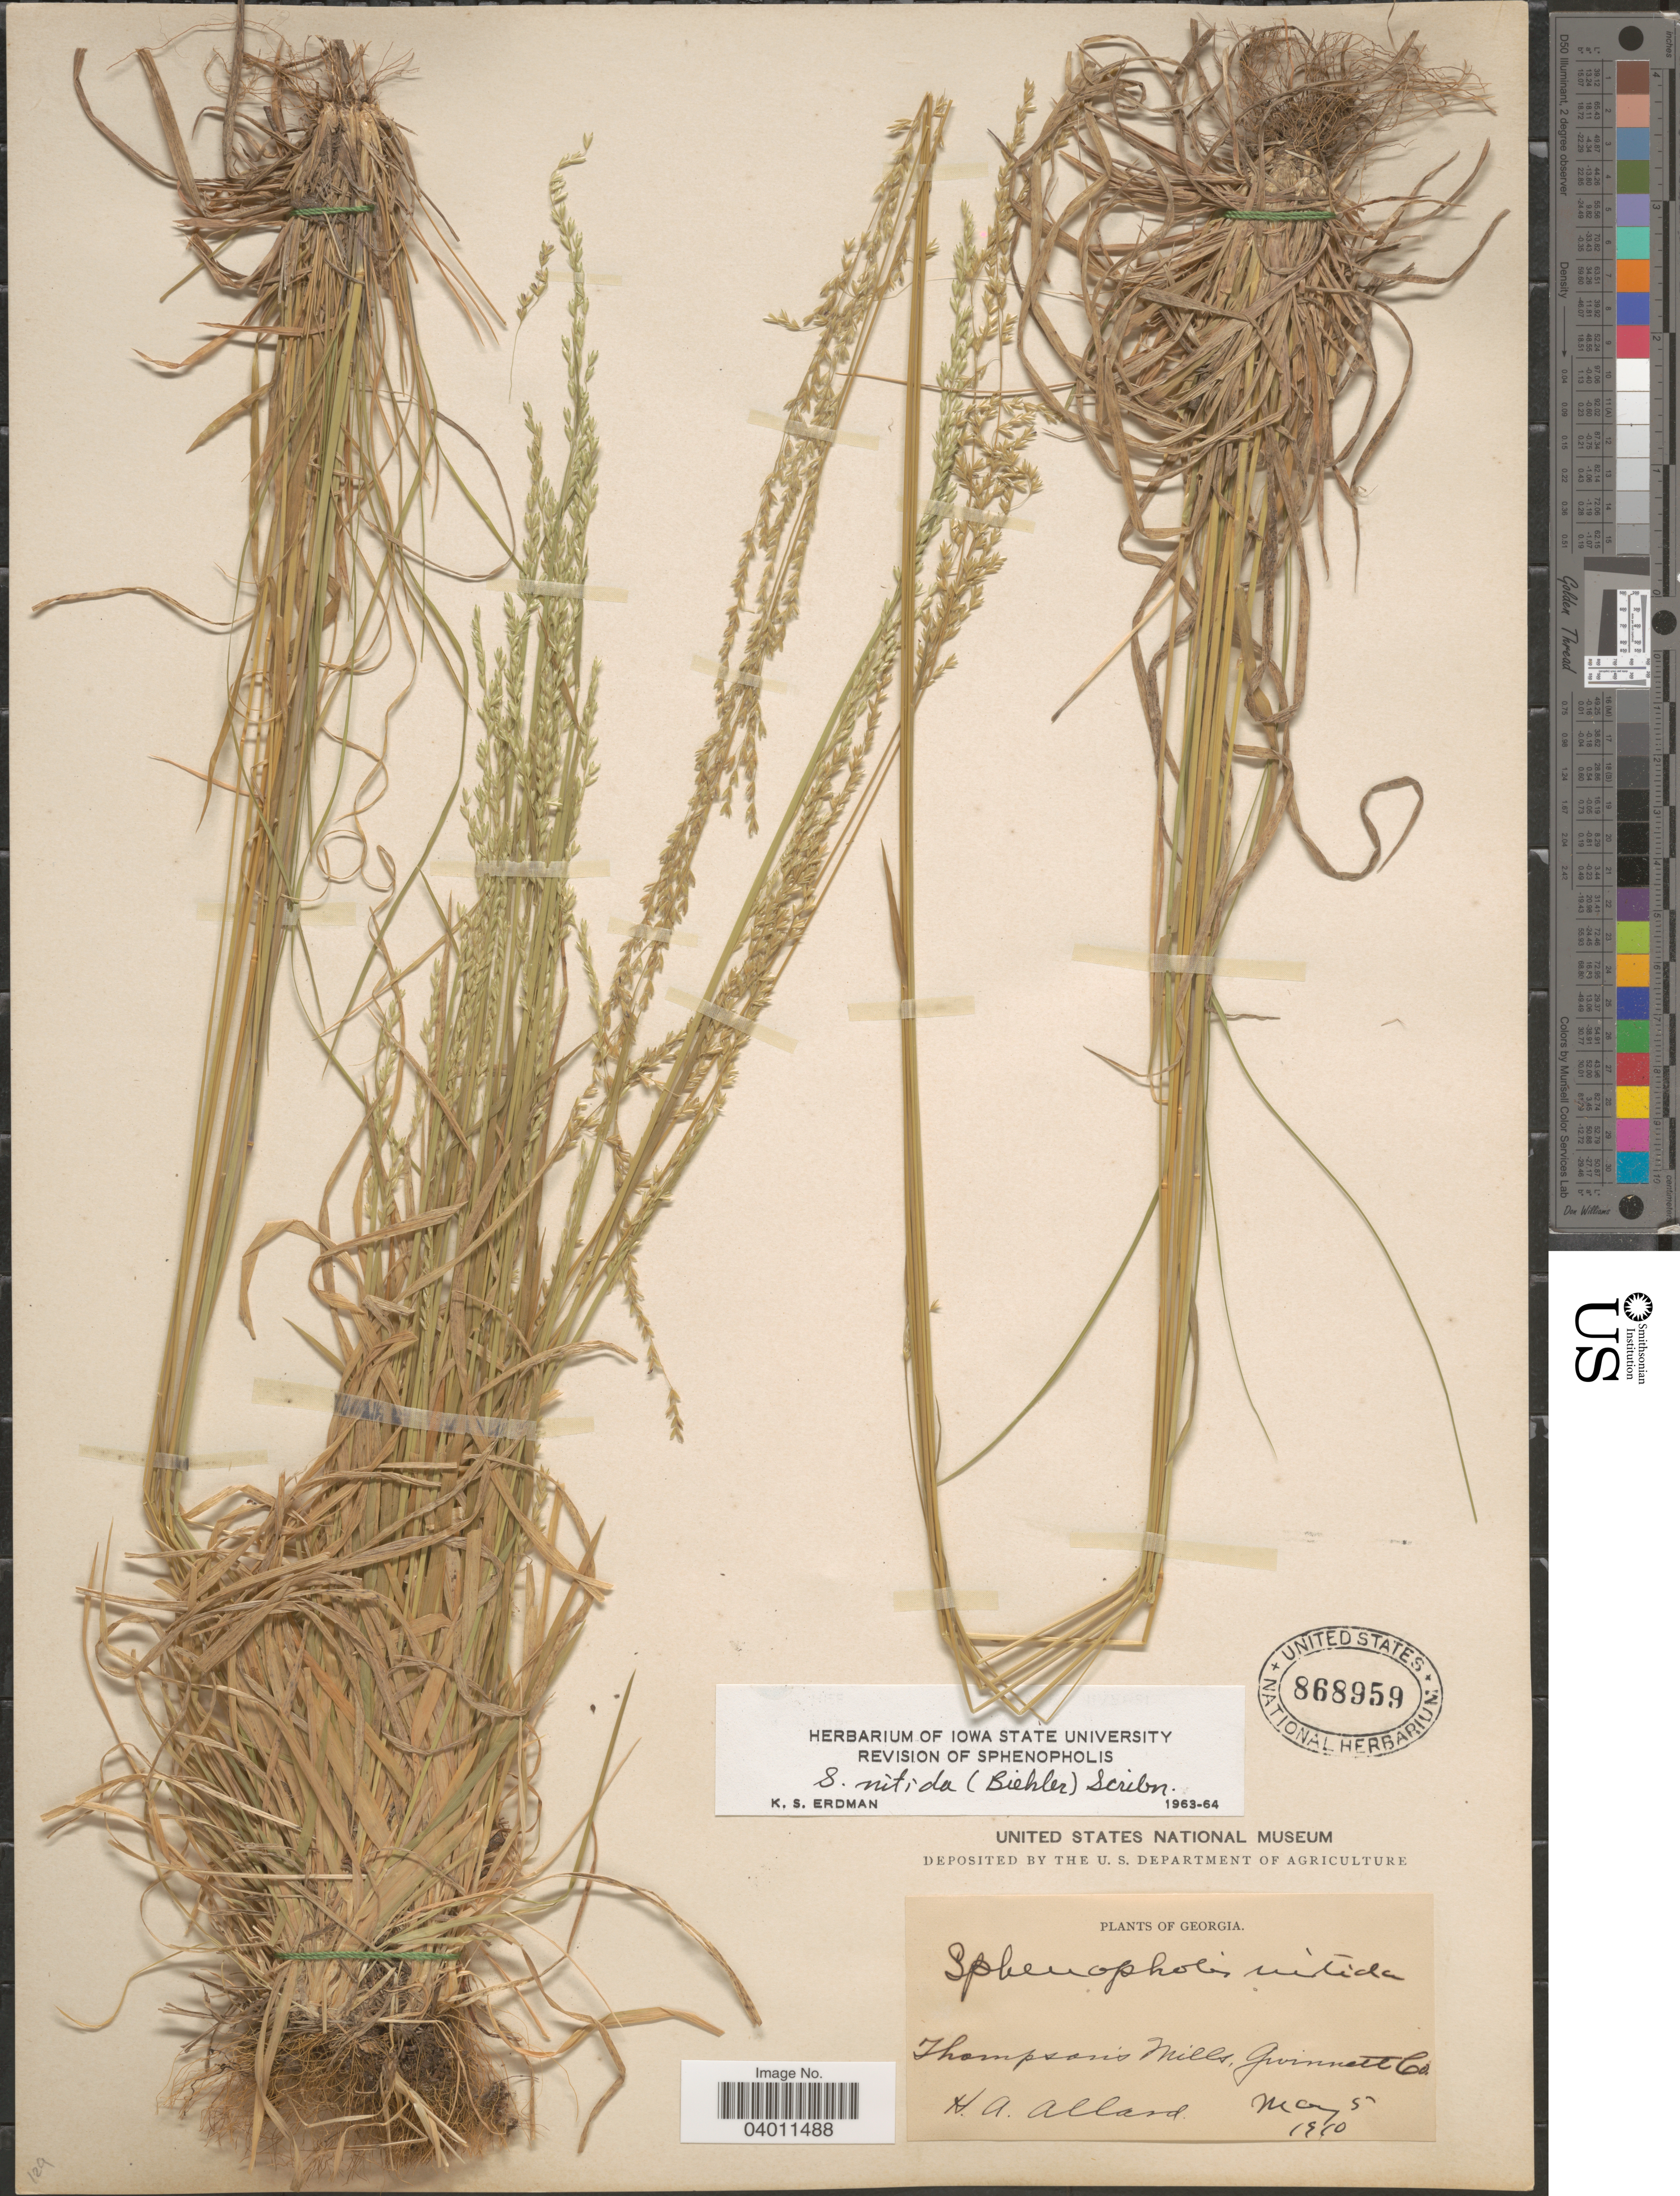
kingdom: Plantae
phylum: Tracheophyta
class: Liliopsida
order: Poales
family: Poaceae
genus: Sphenopholis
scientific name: Sphenopholis nitida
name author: (Biehler) Scribn.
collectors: H. A. Allard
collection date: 1910-05-05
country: United States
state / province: Georgia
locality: Thompson's Mills, Gwinnett Co.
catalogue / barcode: US 868959